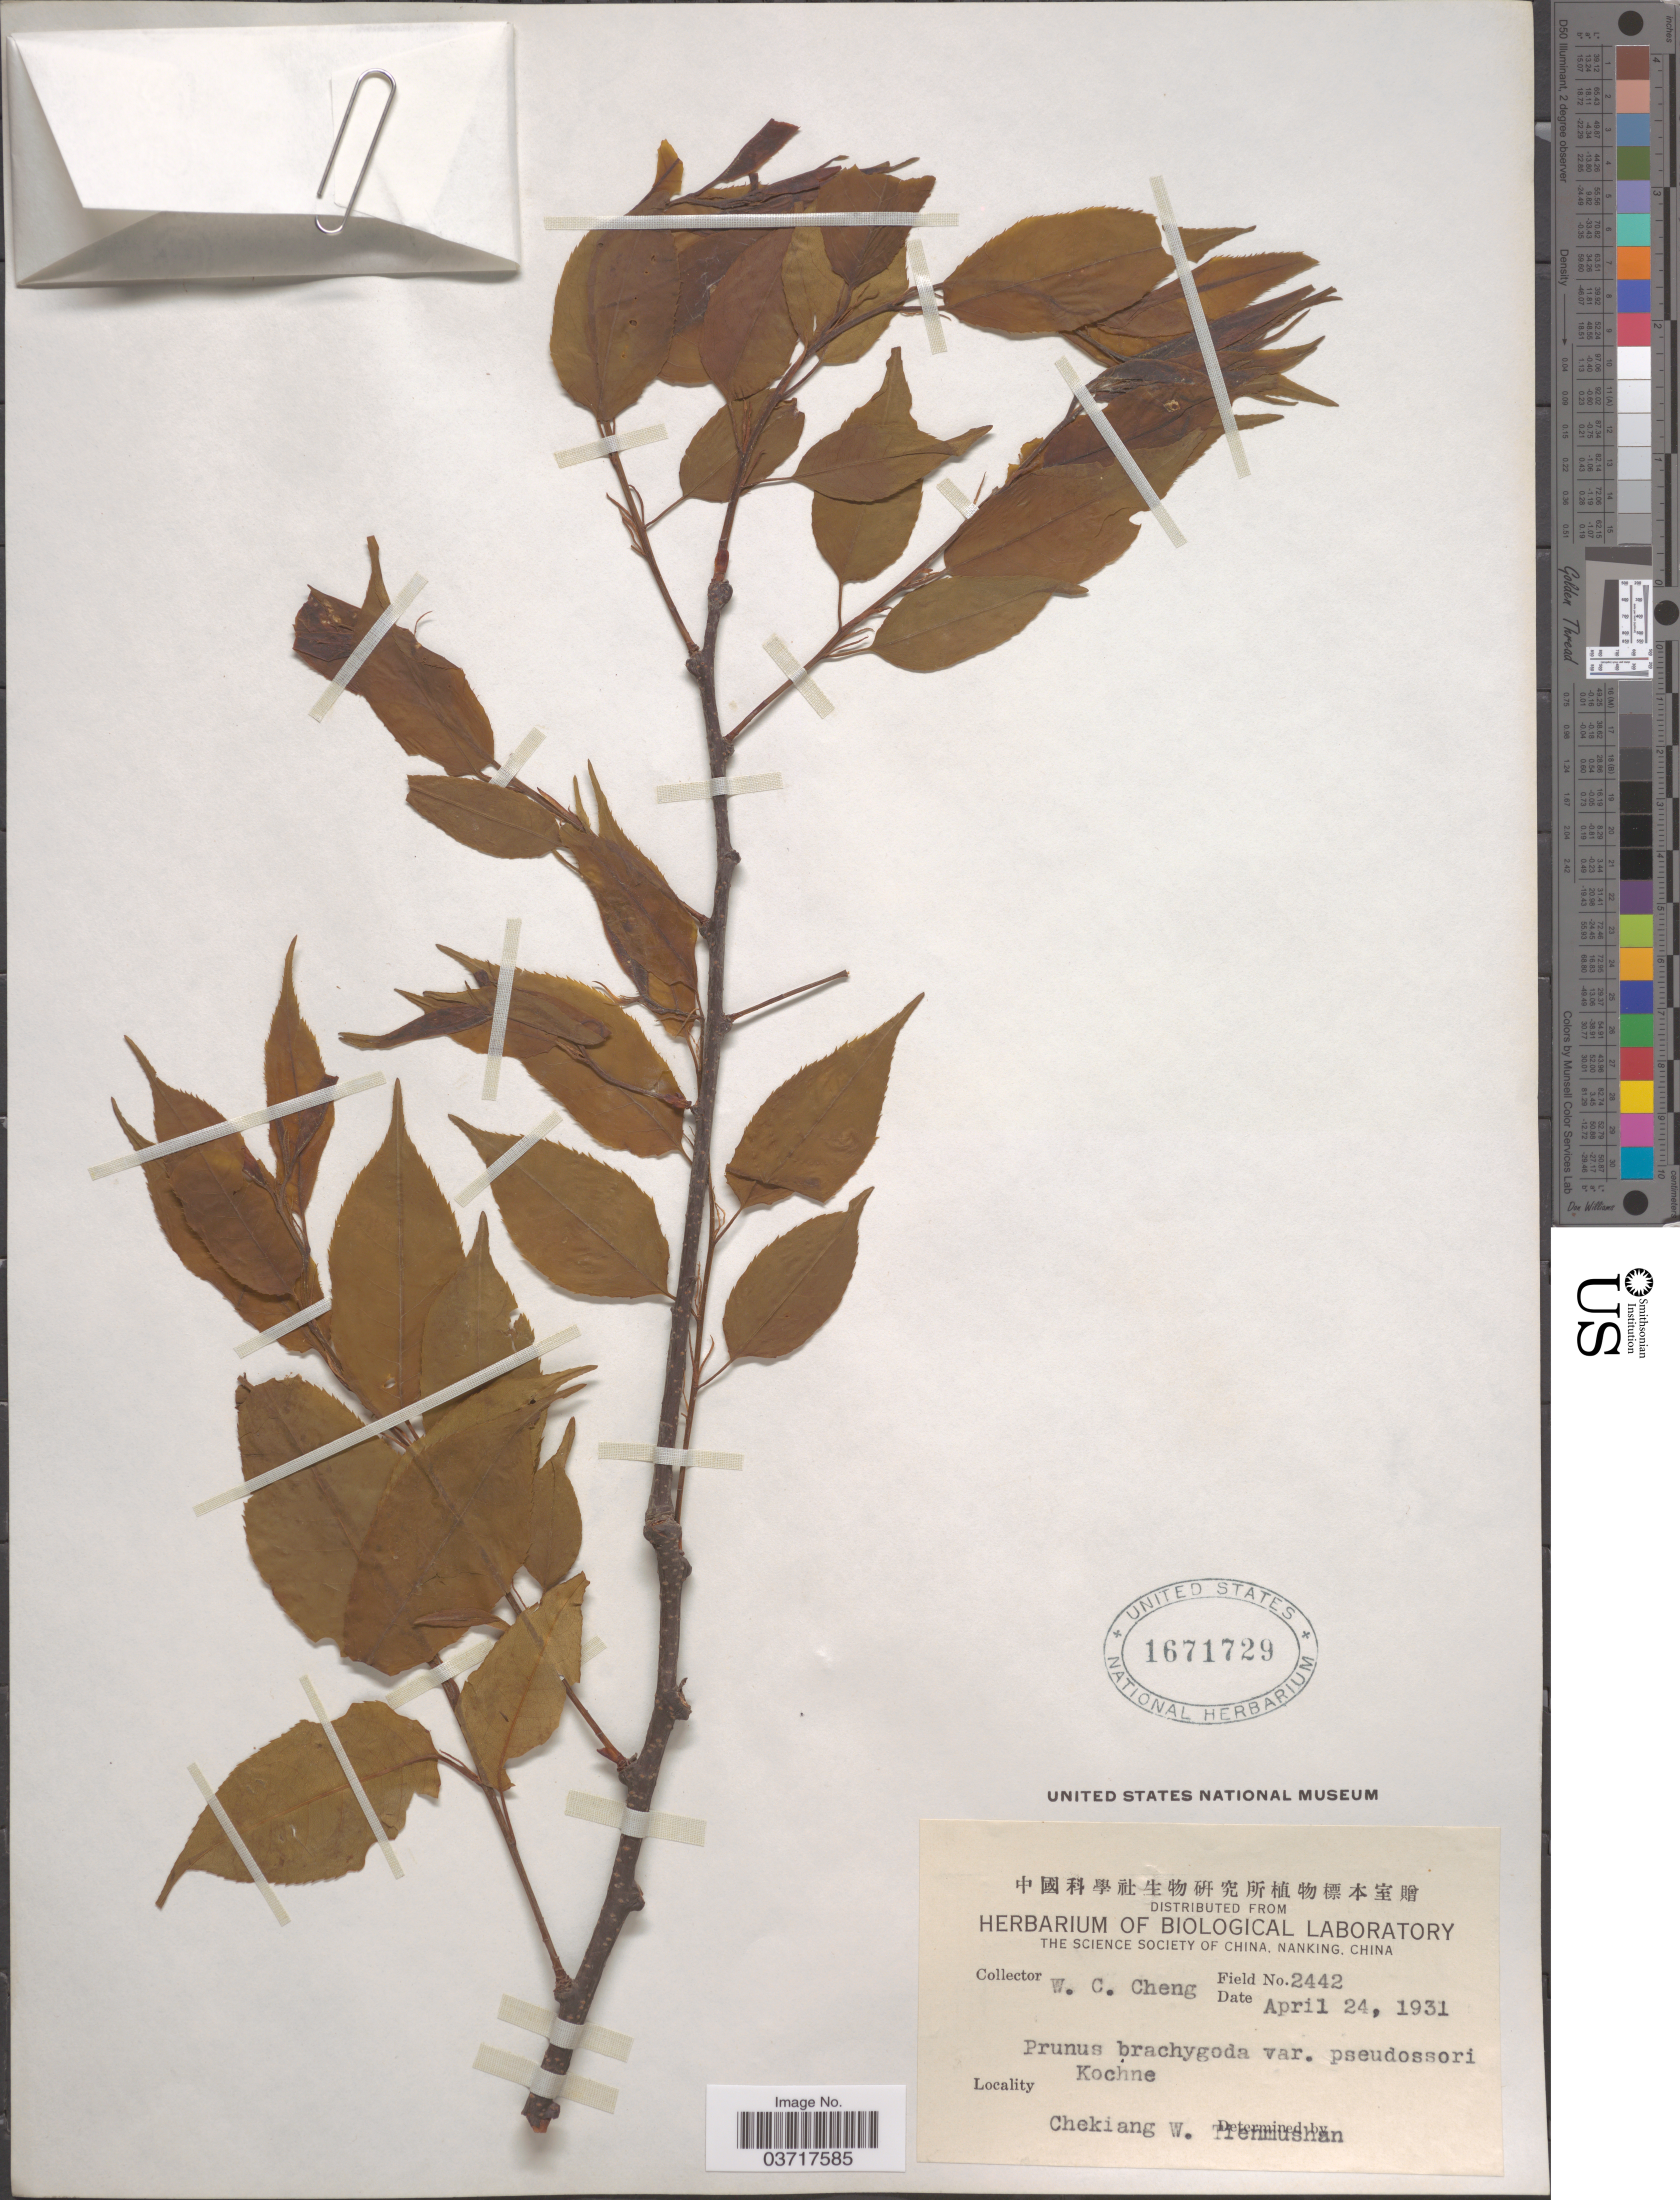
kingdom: Plantae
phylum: Tracheophyta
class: Magnoliopsida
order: Rosales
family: Rosaceae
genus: Prunus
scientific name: Prunus brachypoda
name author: Batalin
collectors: W. C. Cheng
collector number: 2442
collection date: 1931-04-24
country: China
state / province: Zhejiang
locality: Chekiang W. Tienmushan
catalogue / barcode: US 1671729